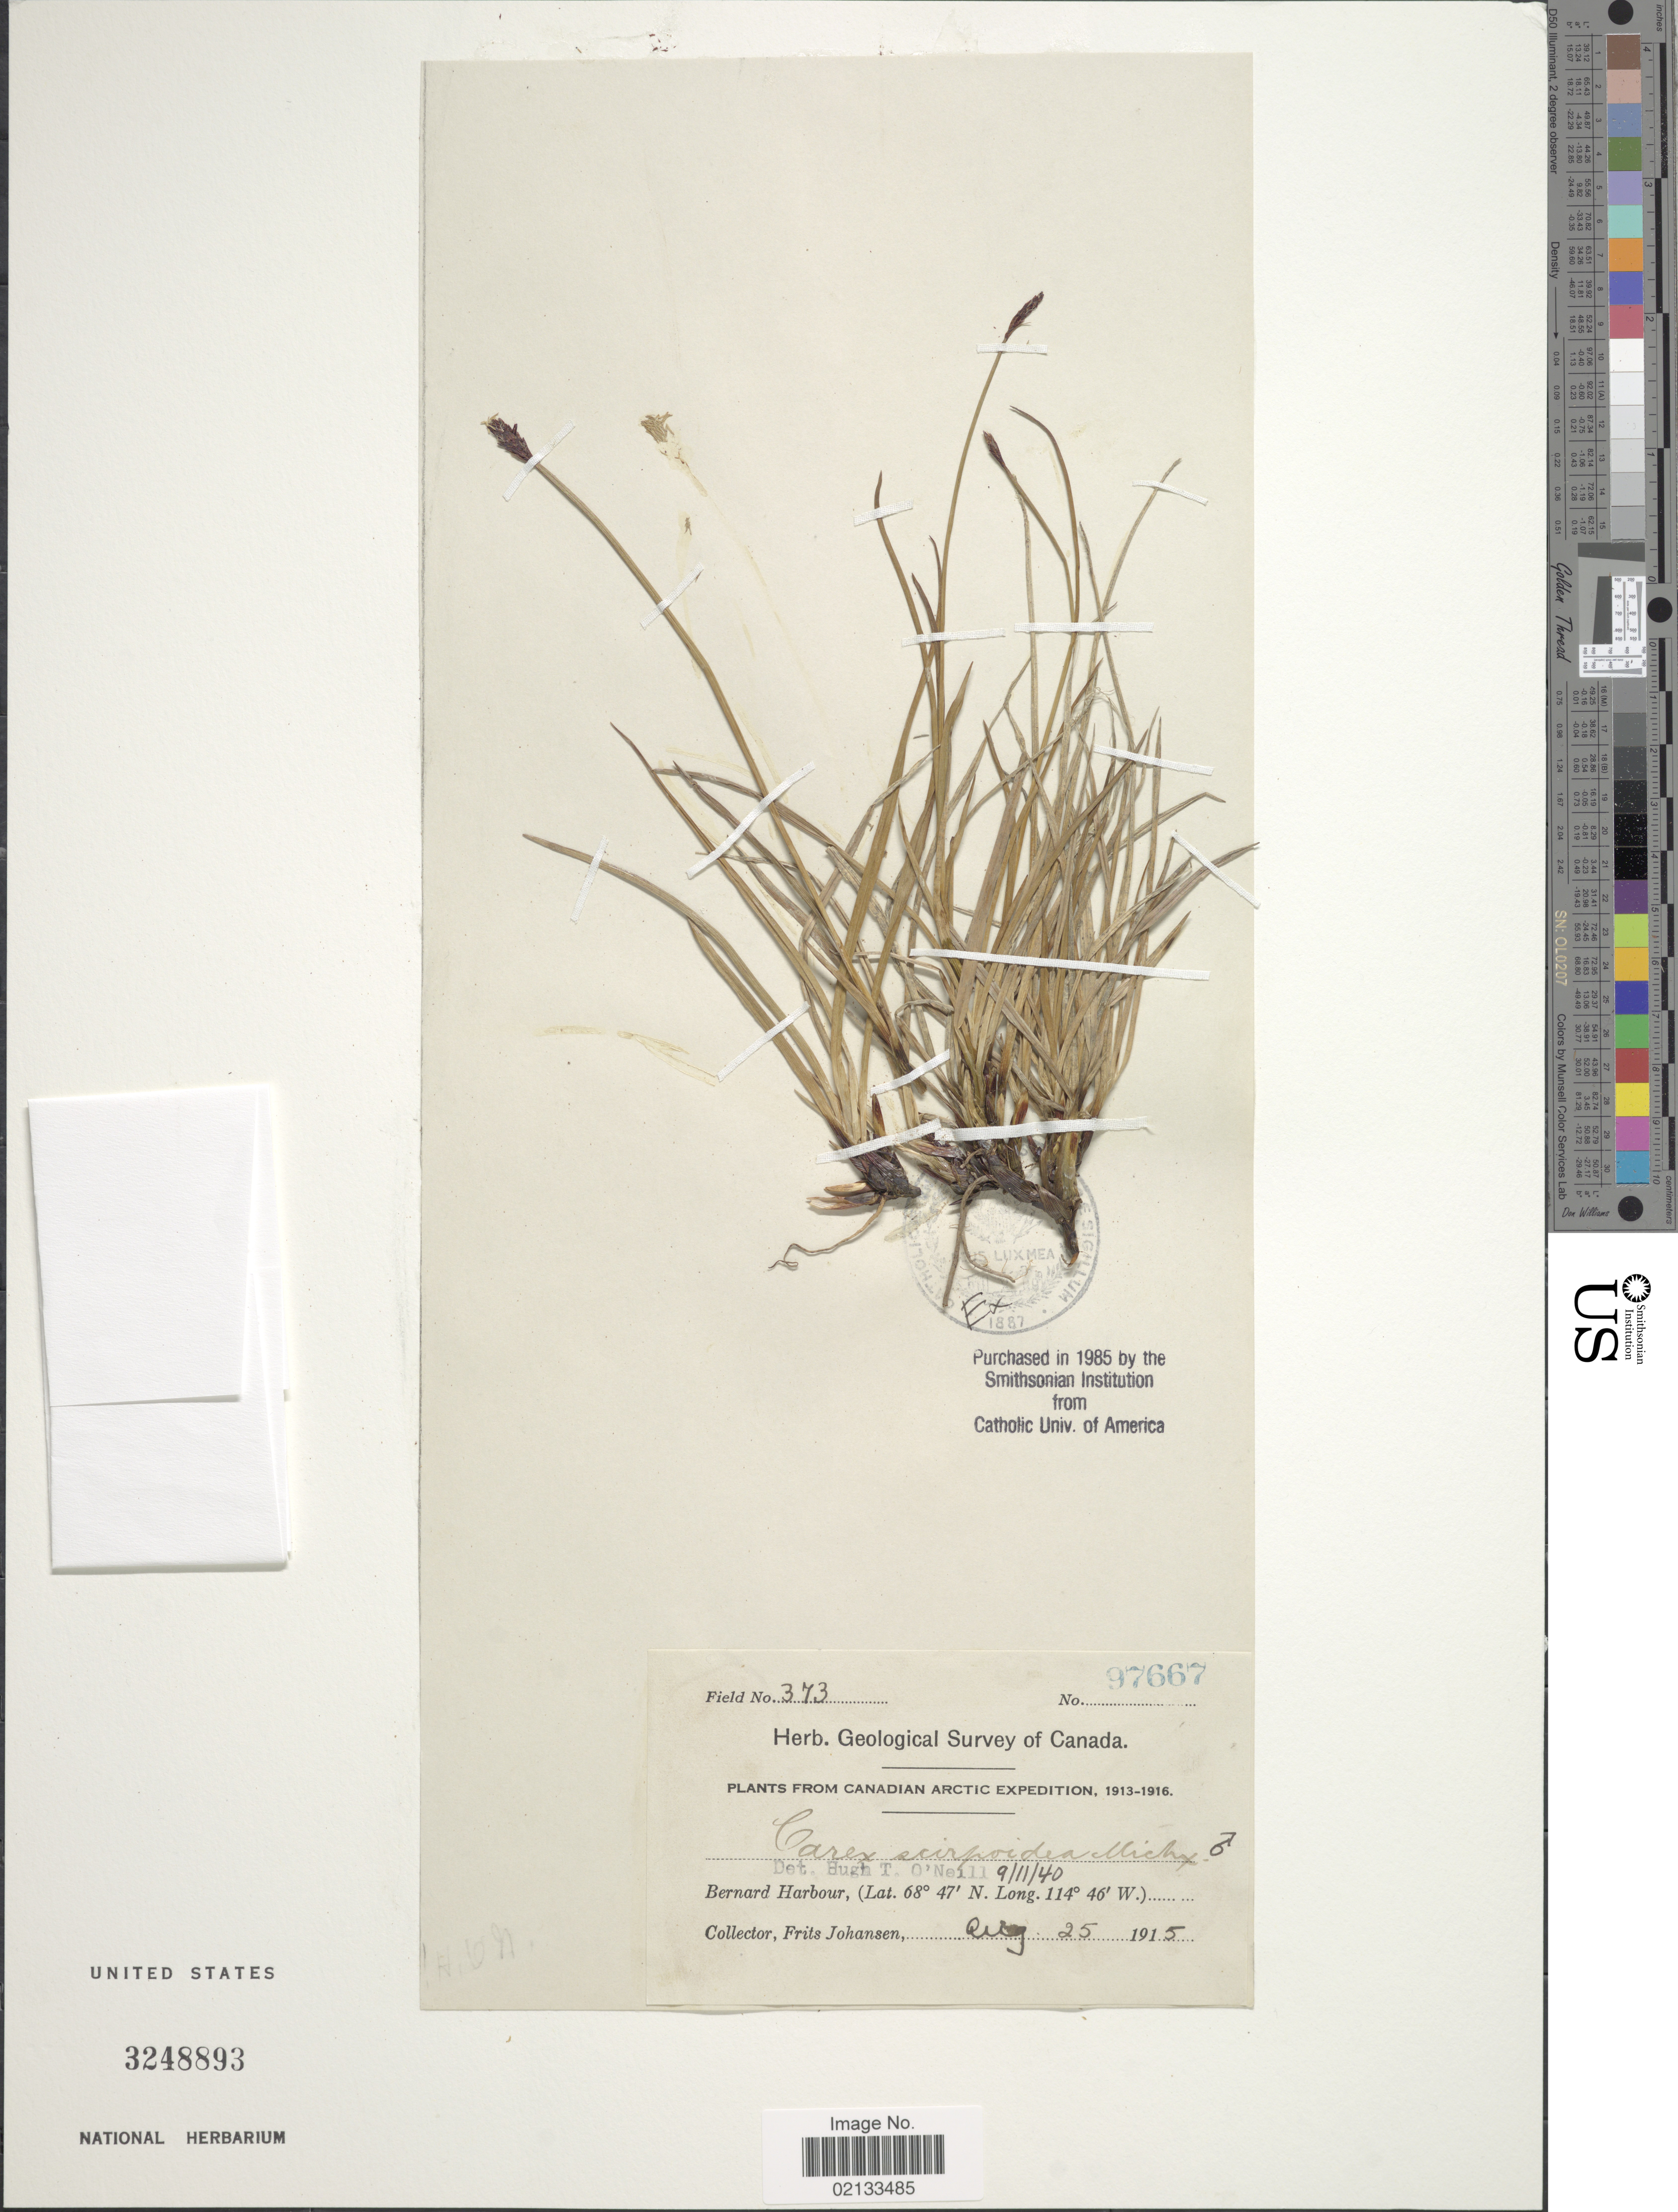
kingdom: Plantae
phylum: Tracheophyta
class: Liliopsida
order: Poales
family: Cyperaceae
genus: Carex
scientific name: Carex scirpoidea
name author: Michx.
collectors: F. Johansen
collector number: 97667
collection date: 1915-08-25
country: Canada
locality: Canadian Arctic, Bernard Harbour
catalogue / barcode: US 3248893